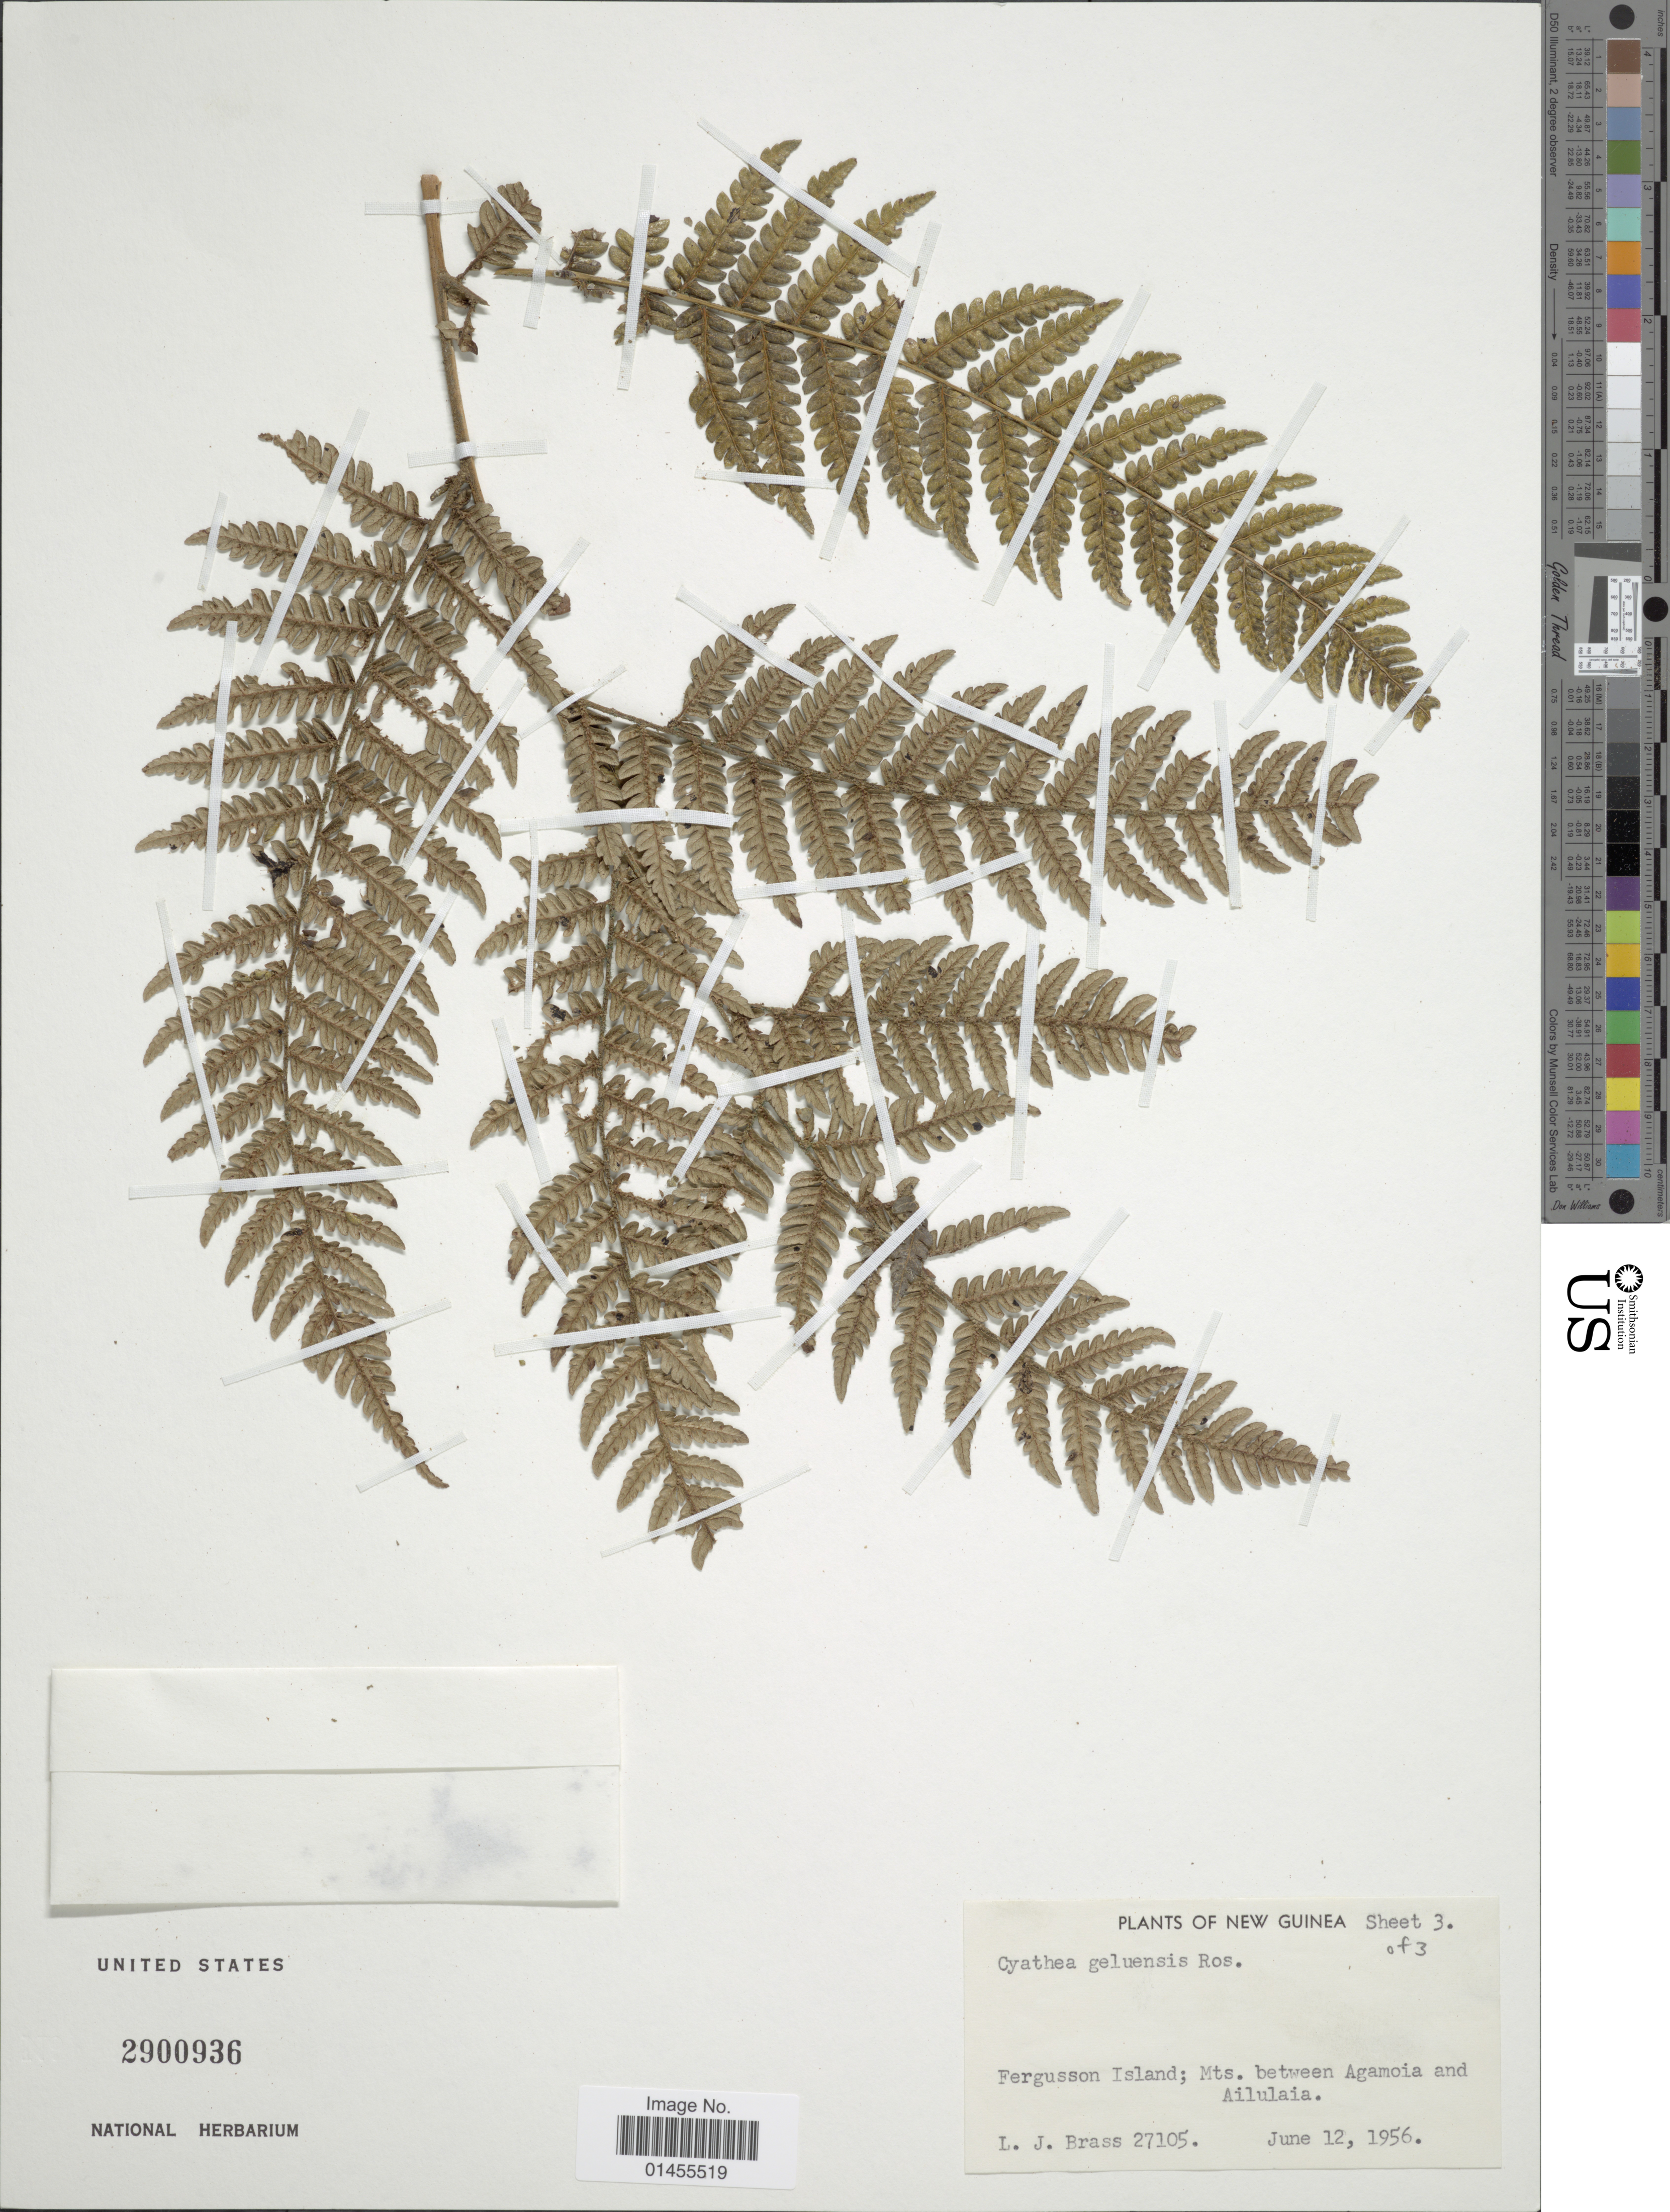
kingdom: Plantae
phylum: Tracheophyta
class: Polypodiopsida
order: Cyatheales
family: Cyatheaceae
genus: Alsophila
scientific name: Alsophila geluensis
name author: (Rosenst.) R.M. Tryon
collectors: L. J. Brass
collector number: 27105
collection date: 1956-06-12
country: Papua New Guinea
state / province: Milne Bay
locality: New Guinea. Fergusson Island; Mts. between Agamoia and Ailulaia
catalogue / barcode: US 2900936